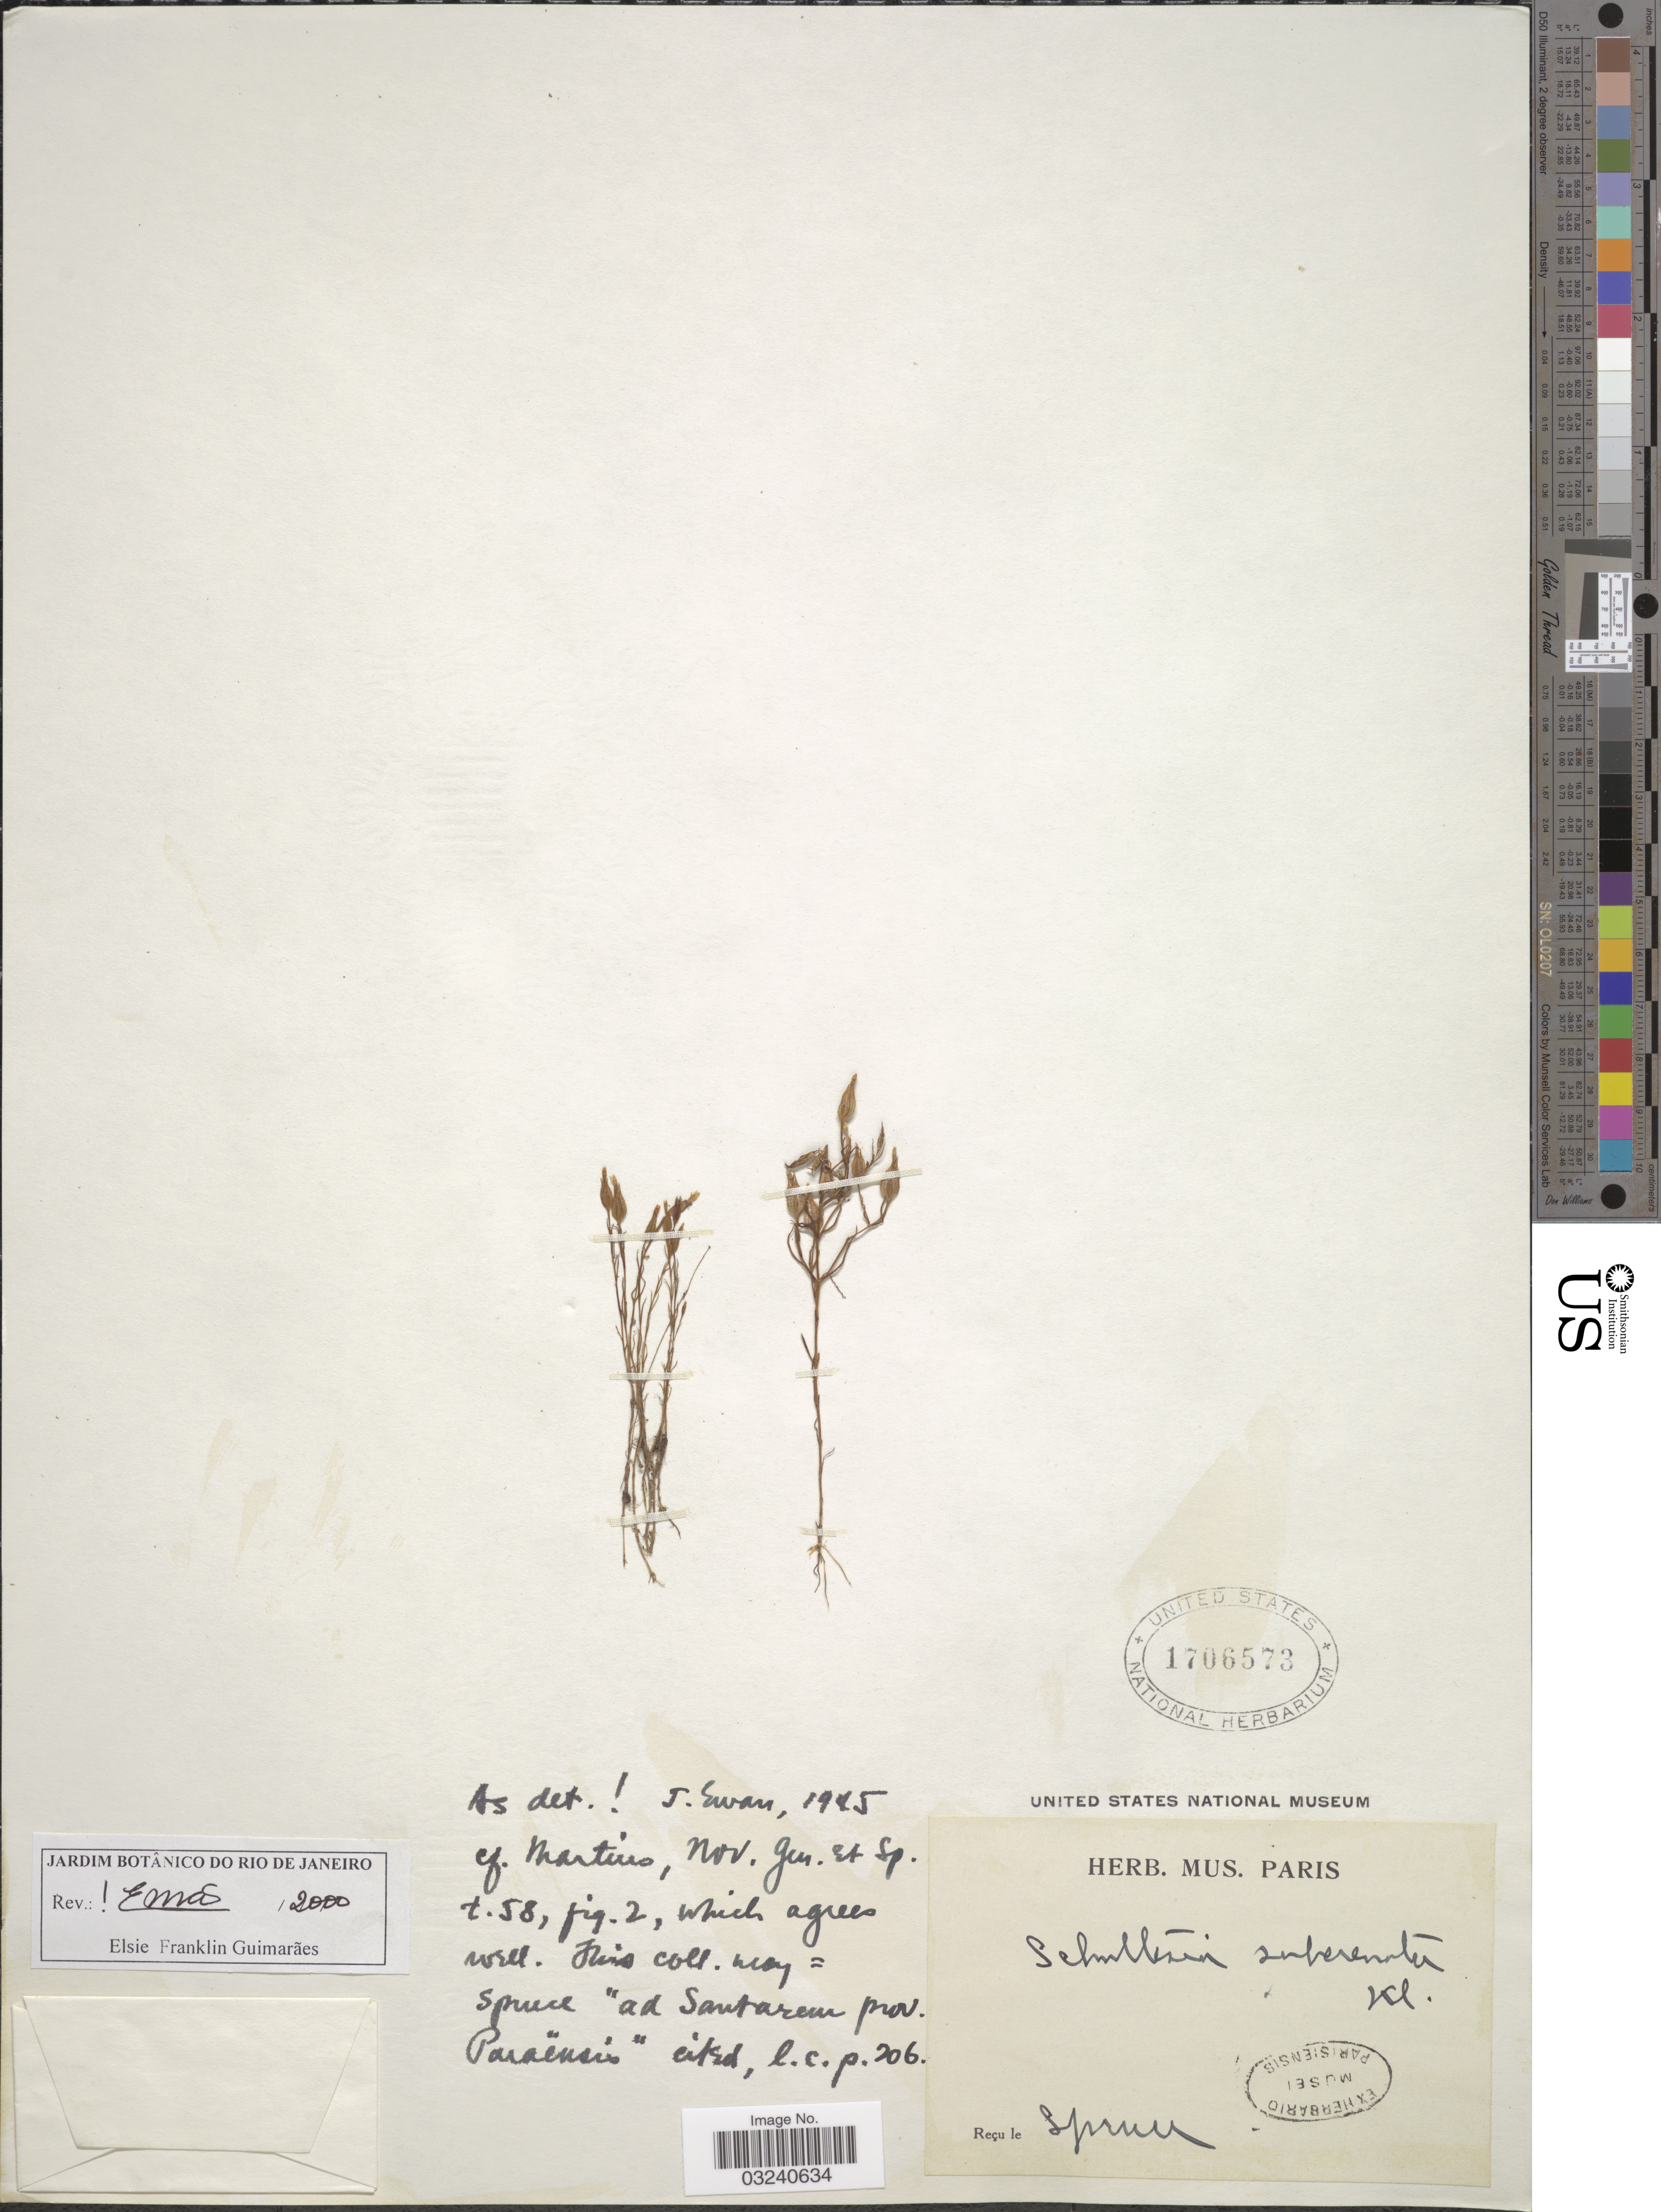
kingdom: Plantae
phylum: Tracheophyta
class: Magnoliopsida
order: Gentianales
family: Gentianaceae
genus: Schultesia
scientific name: Schultesia benthamiana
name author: Klotzsch ex Griseb.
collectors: ex herb. Mus. Paris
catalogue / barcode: US 1706573